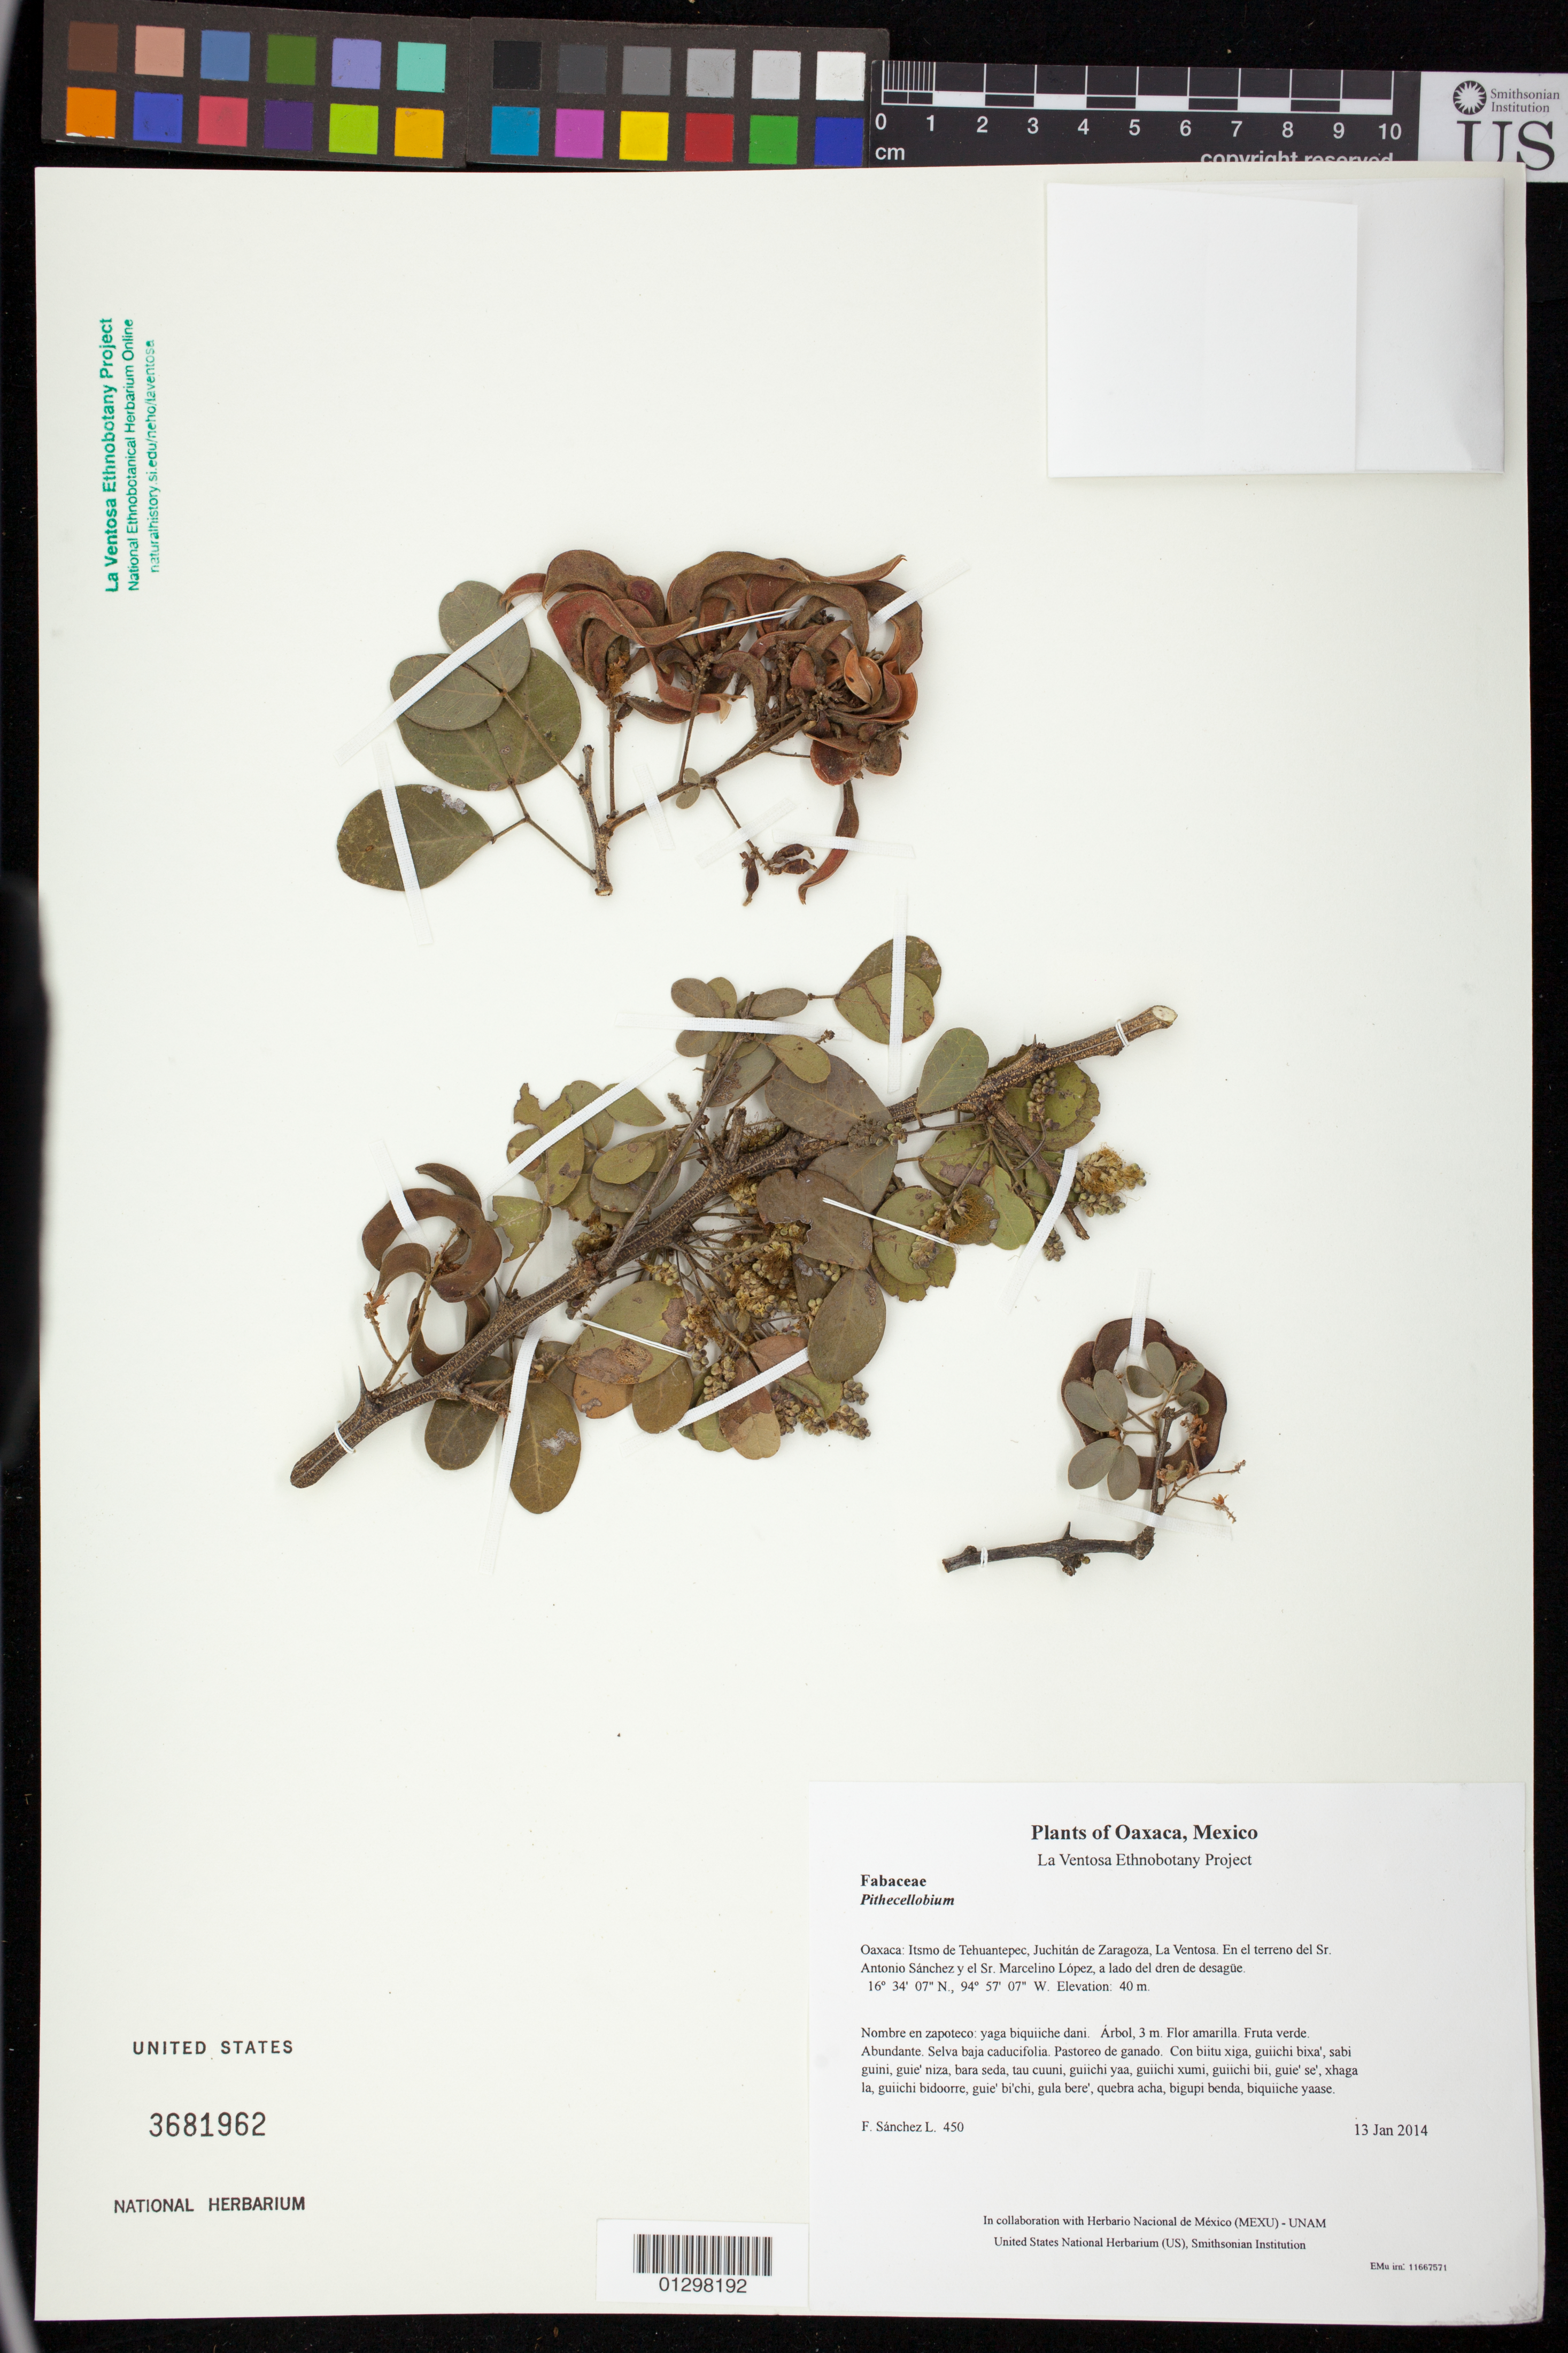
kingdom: Plantae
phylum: Tracheophyta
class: Magnoliopsida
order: Fabales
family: Fabaceae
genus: Pithecellobium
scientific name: Pithecellobium dulce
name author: (Roxb.) Benth.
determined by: Sousa S., Mario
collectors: F. Sánchez L.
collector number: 450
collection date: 2014-01-13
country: Mexico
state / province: Oaxaca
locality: Itsmo de Tehuantepec, Juchitán de Zaragoza, La Ventosa. En el terreno del Sr. Antonio Sánchez y el Sr. Marcelino López, a lado del dren de desagüe.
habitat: Selva baja caducifolia. Pastoreo de ganado.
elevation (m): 40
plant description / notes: JEBOT, MEXU, SIPI, US; Yaga. 3 m. Guie' naguchi. Cuaananaxhi naga'. Stale.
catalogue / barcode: US 3681962